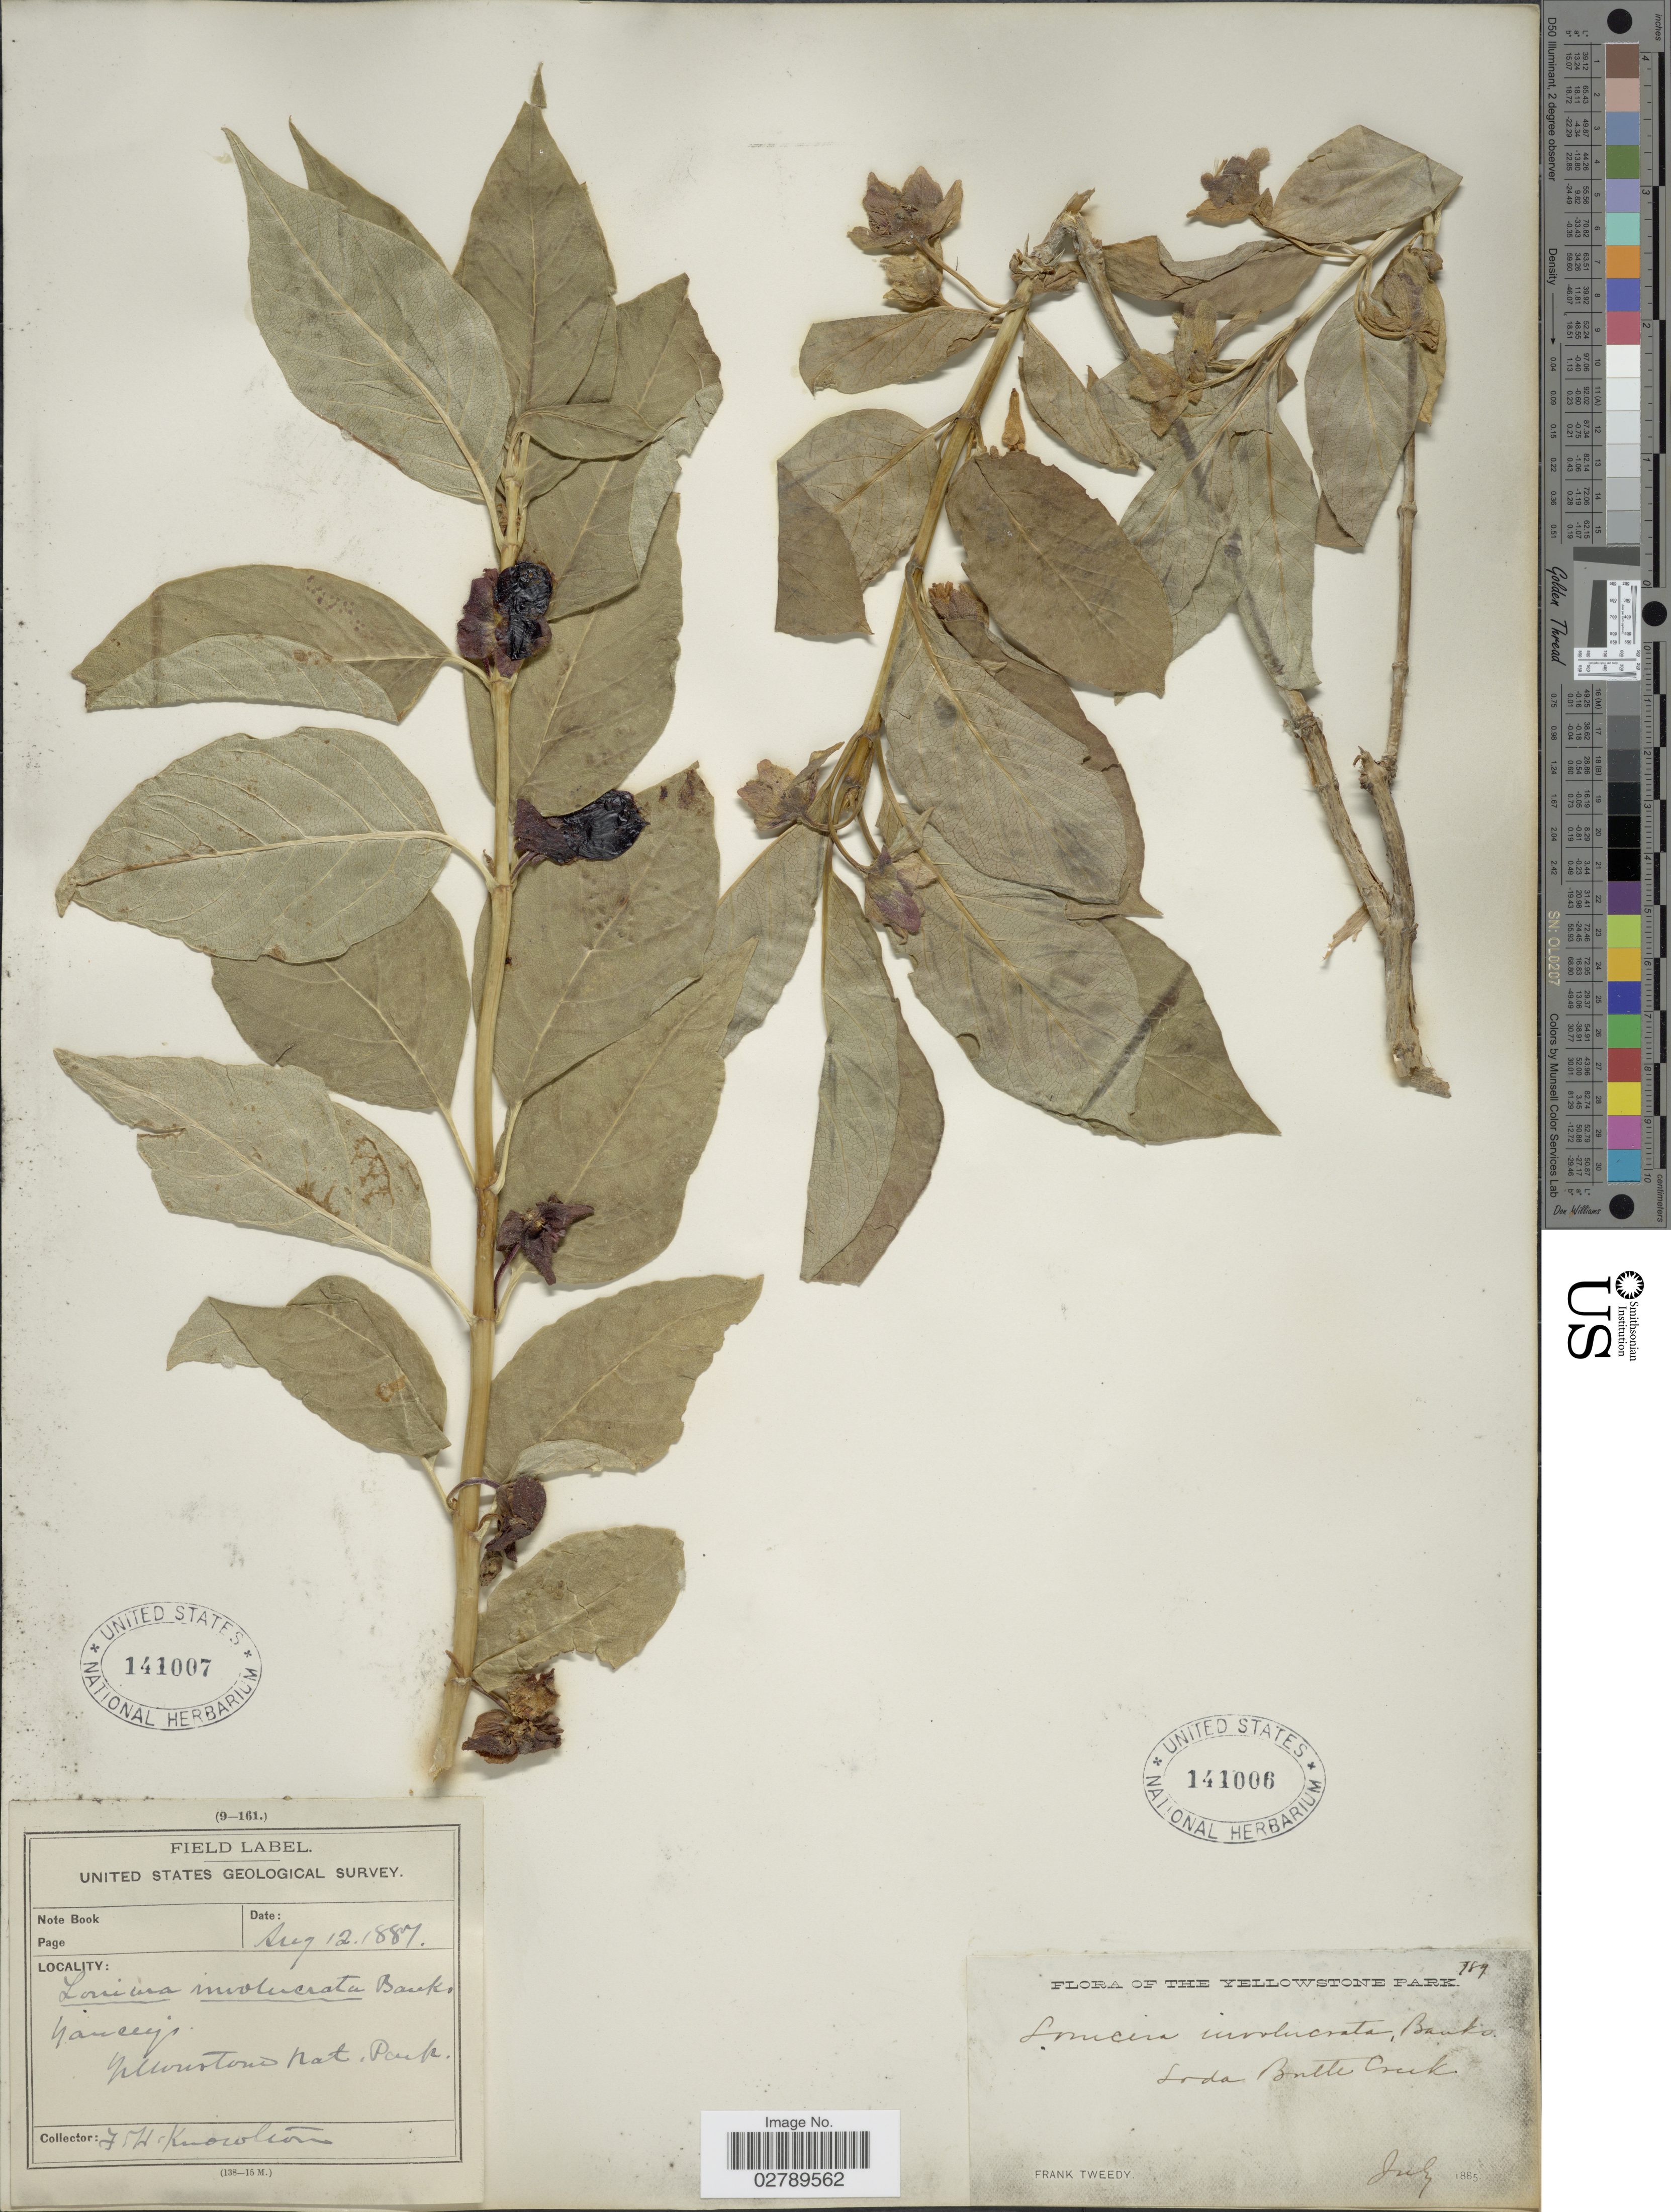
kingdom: Plantae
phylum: Tracheophyta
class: Magnoliopsida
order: Dipsacales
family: Caprifoliaceae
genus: Lonicera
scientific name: Lonicera involucrata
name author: (Richardson) Banks ex Spreng.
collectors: F. Tweedy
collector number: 789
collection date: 1885-07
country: United States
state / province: Wyoming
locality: Yellowstone Park. Soda Butte Creek.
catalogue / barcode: US 141006